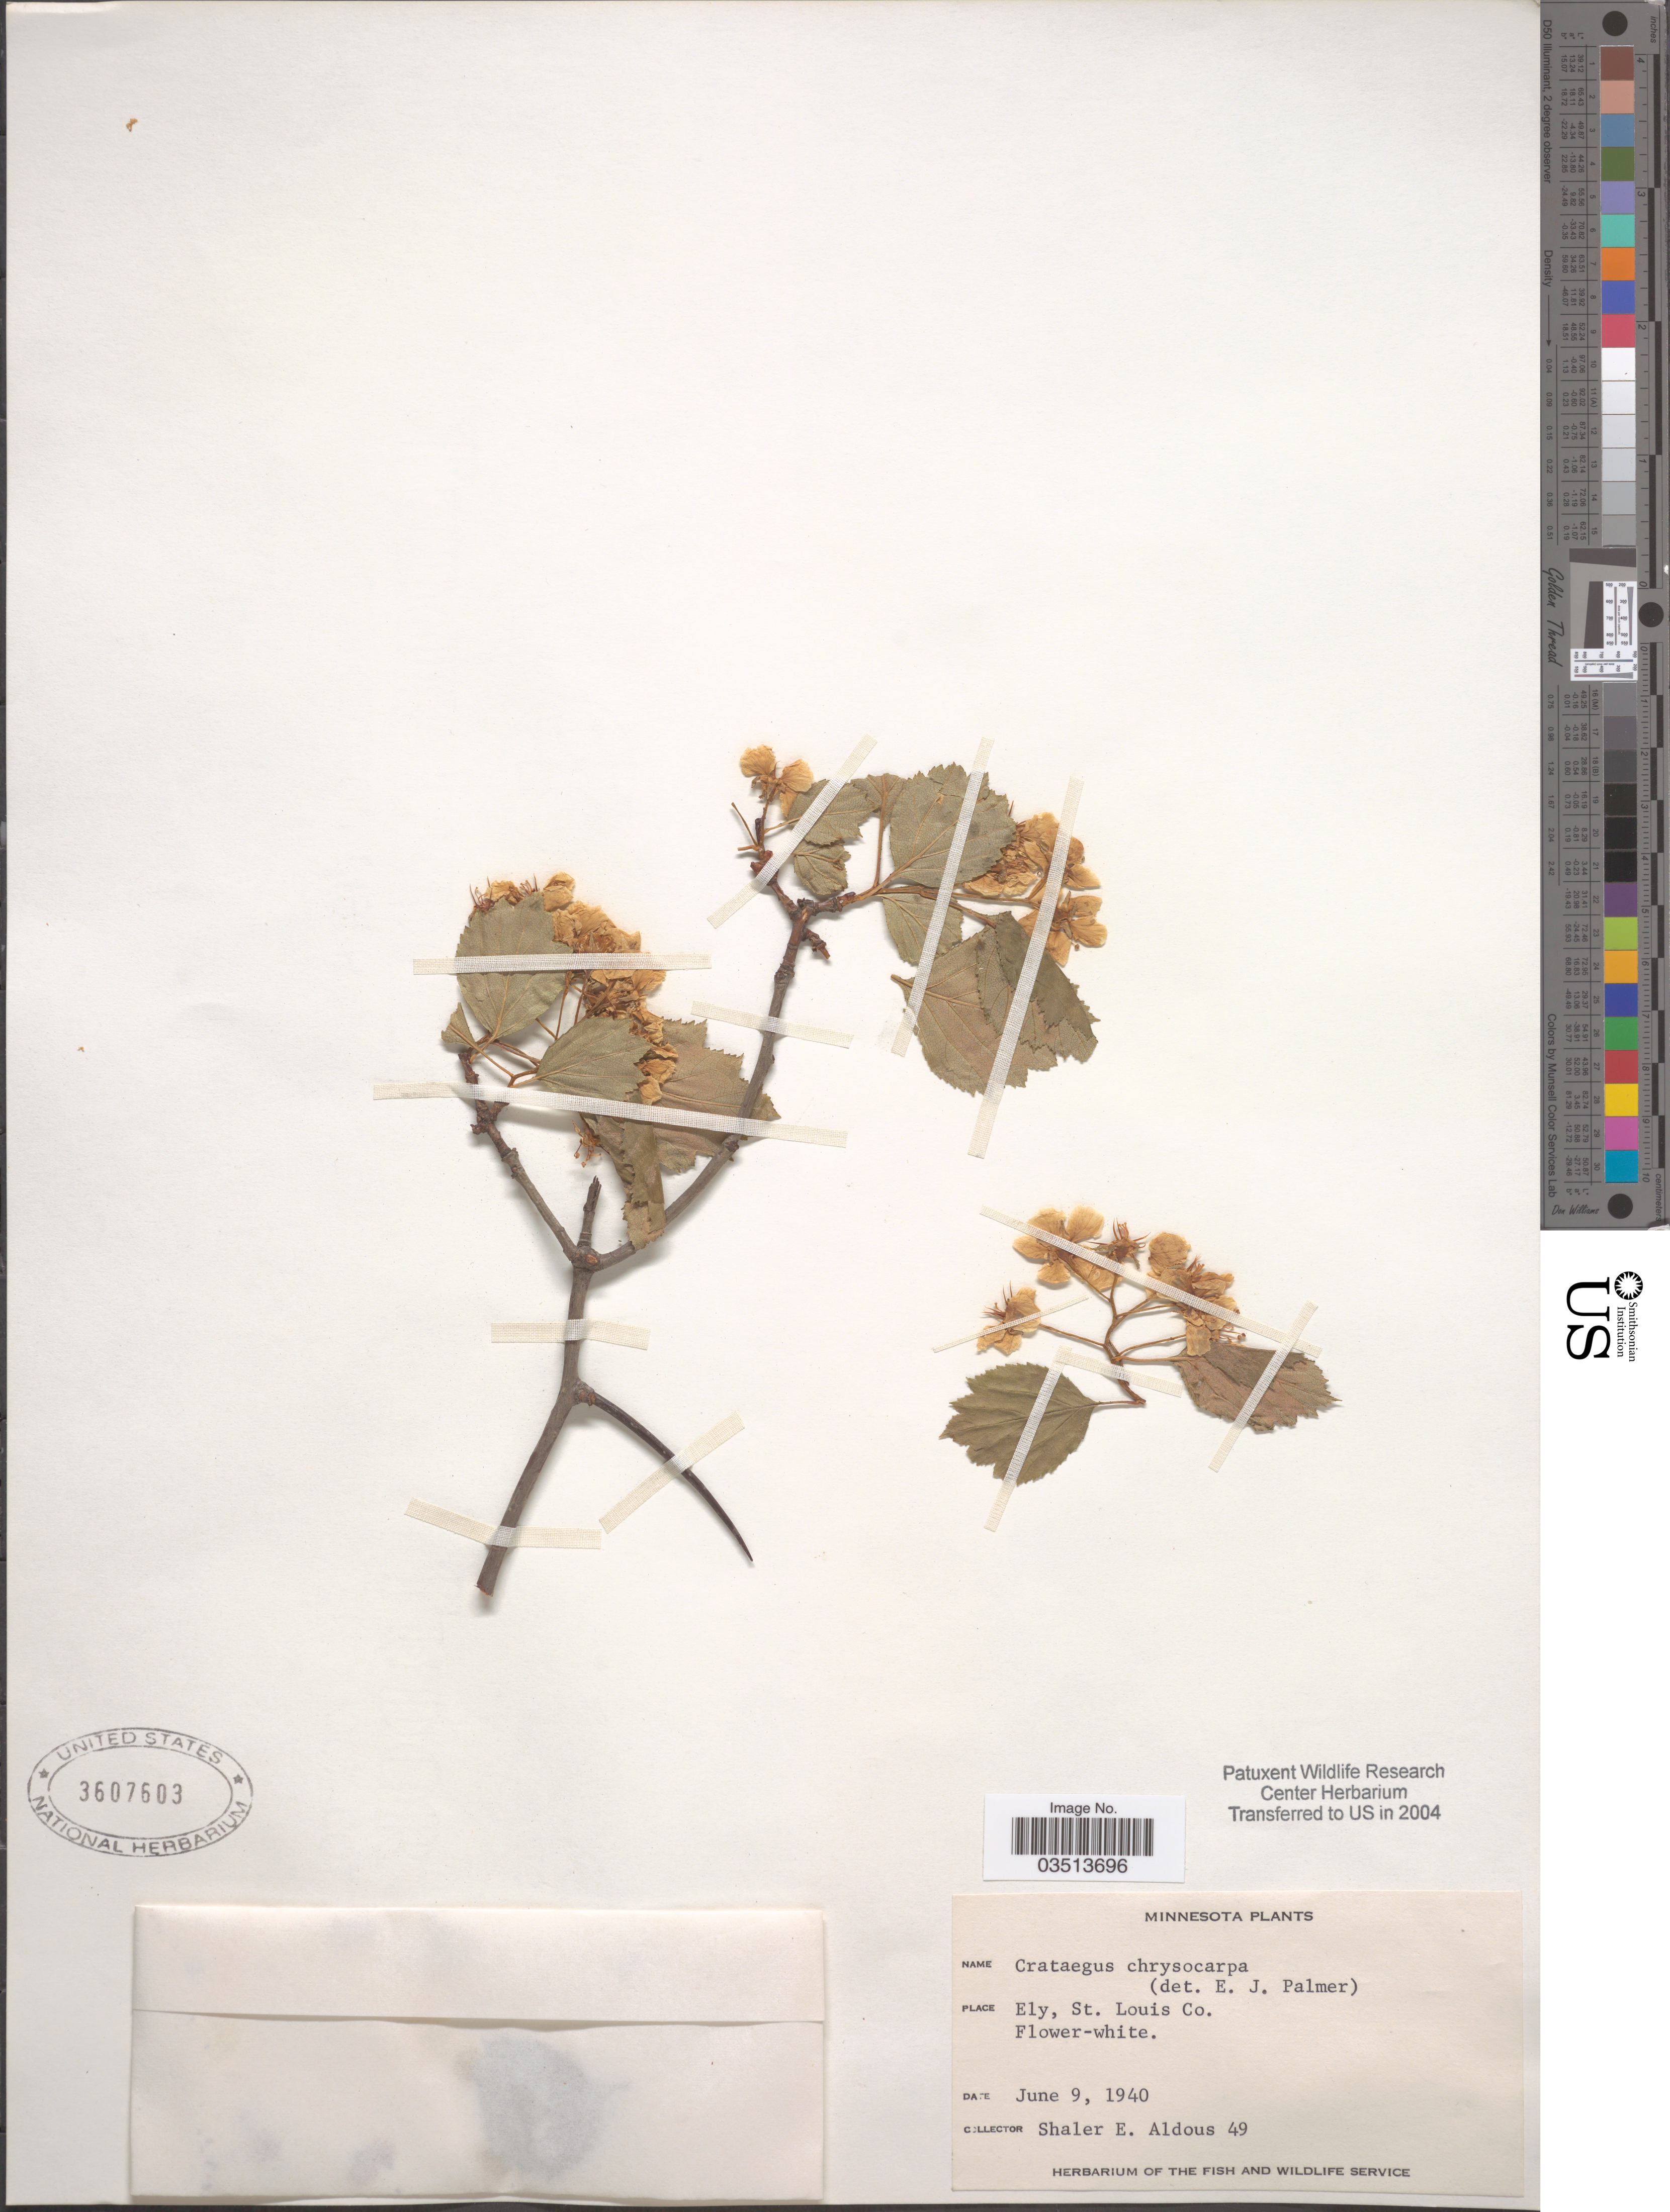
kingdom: Plantae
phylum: Tracheophyta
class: Magnoliopsida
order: Rosales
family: Rosaceae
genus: Crataegus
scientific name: Crataegus chrysocarpa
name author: Ashe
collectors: S. Aldous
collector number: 49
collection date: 1940-06-09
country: United States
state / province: Minnesota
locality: Ely, St. Louis Co.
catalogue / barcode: US 3607603